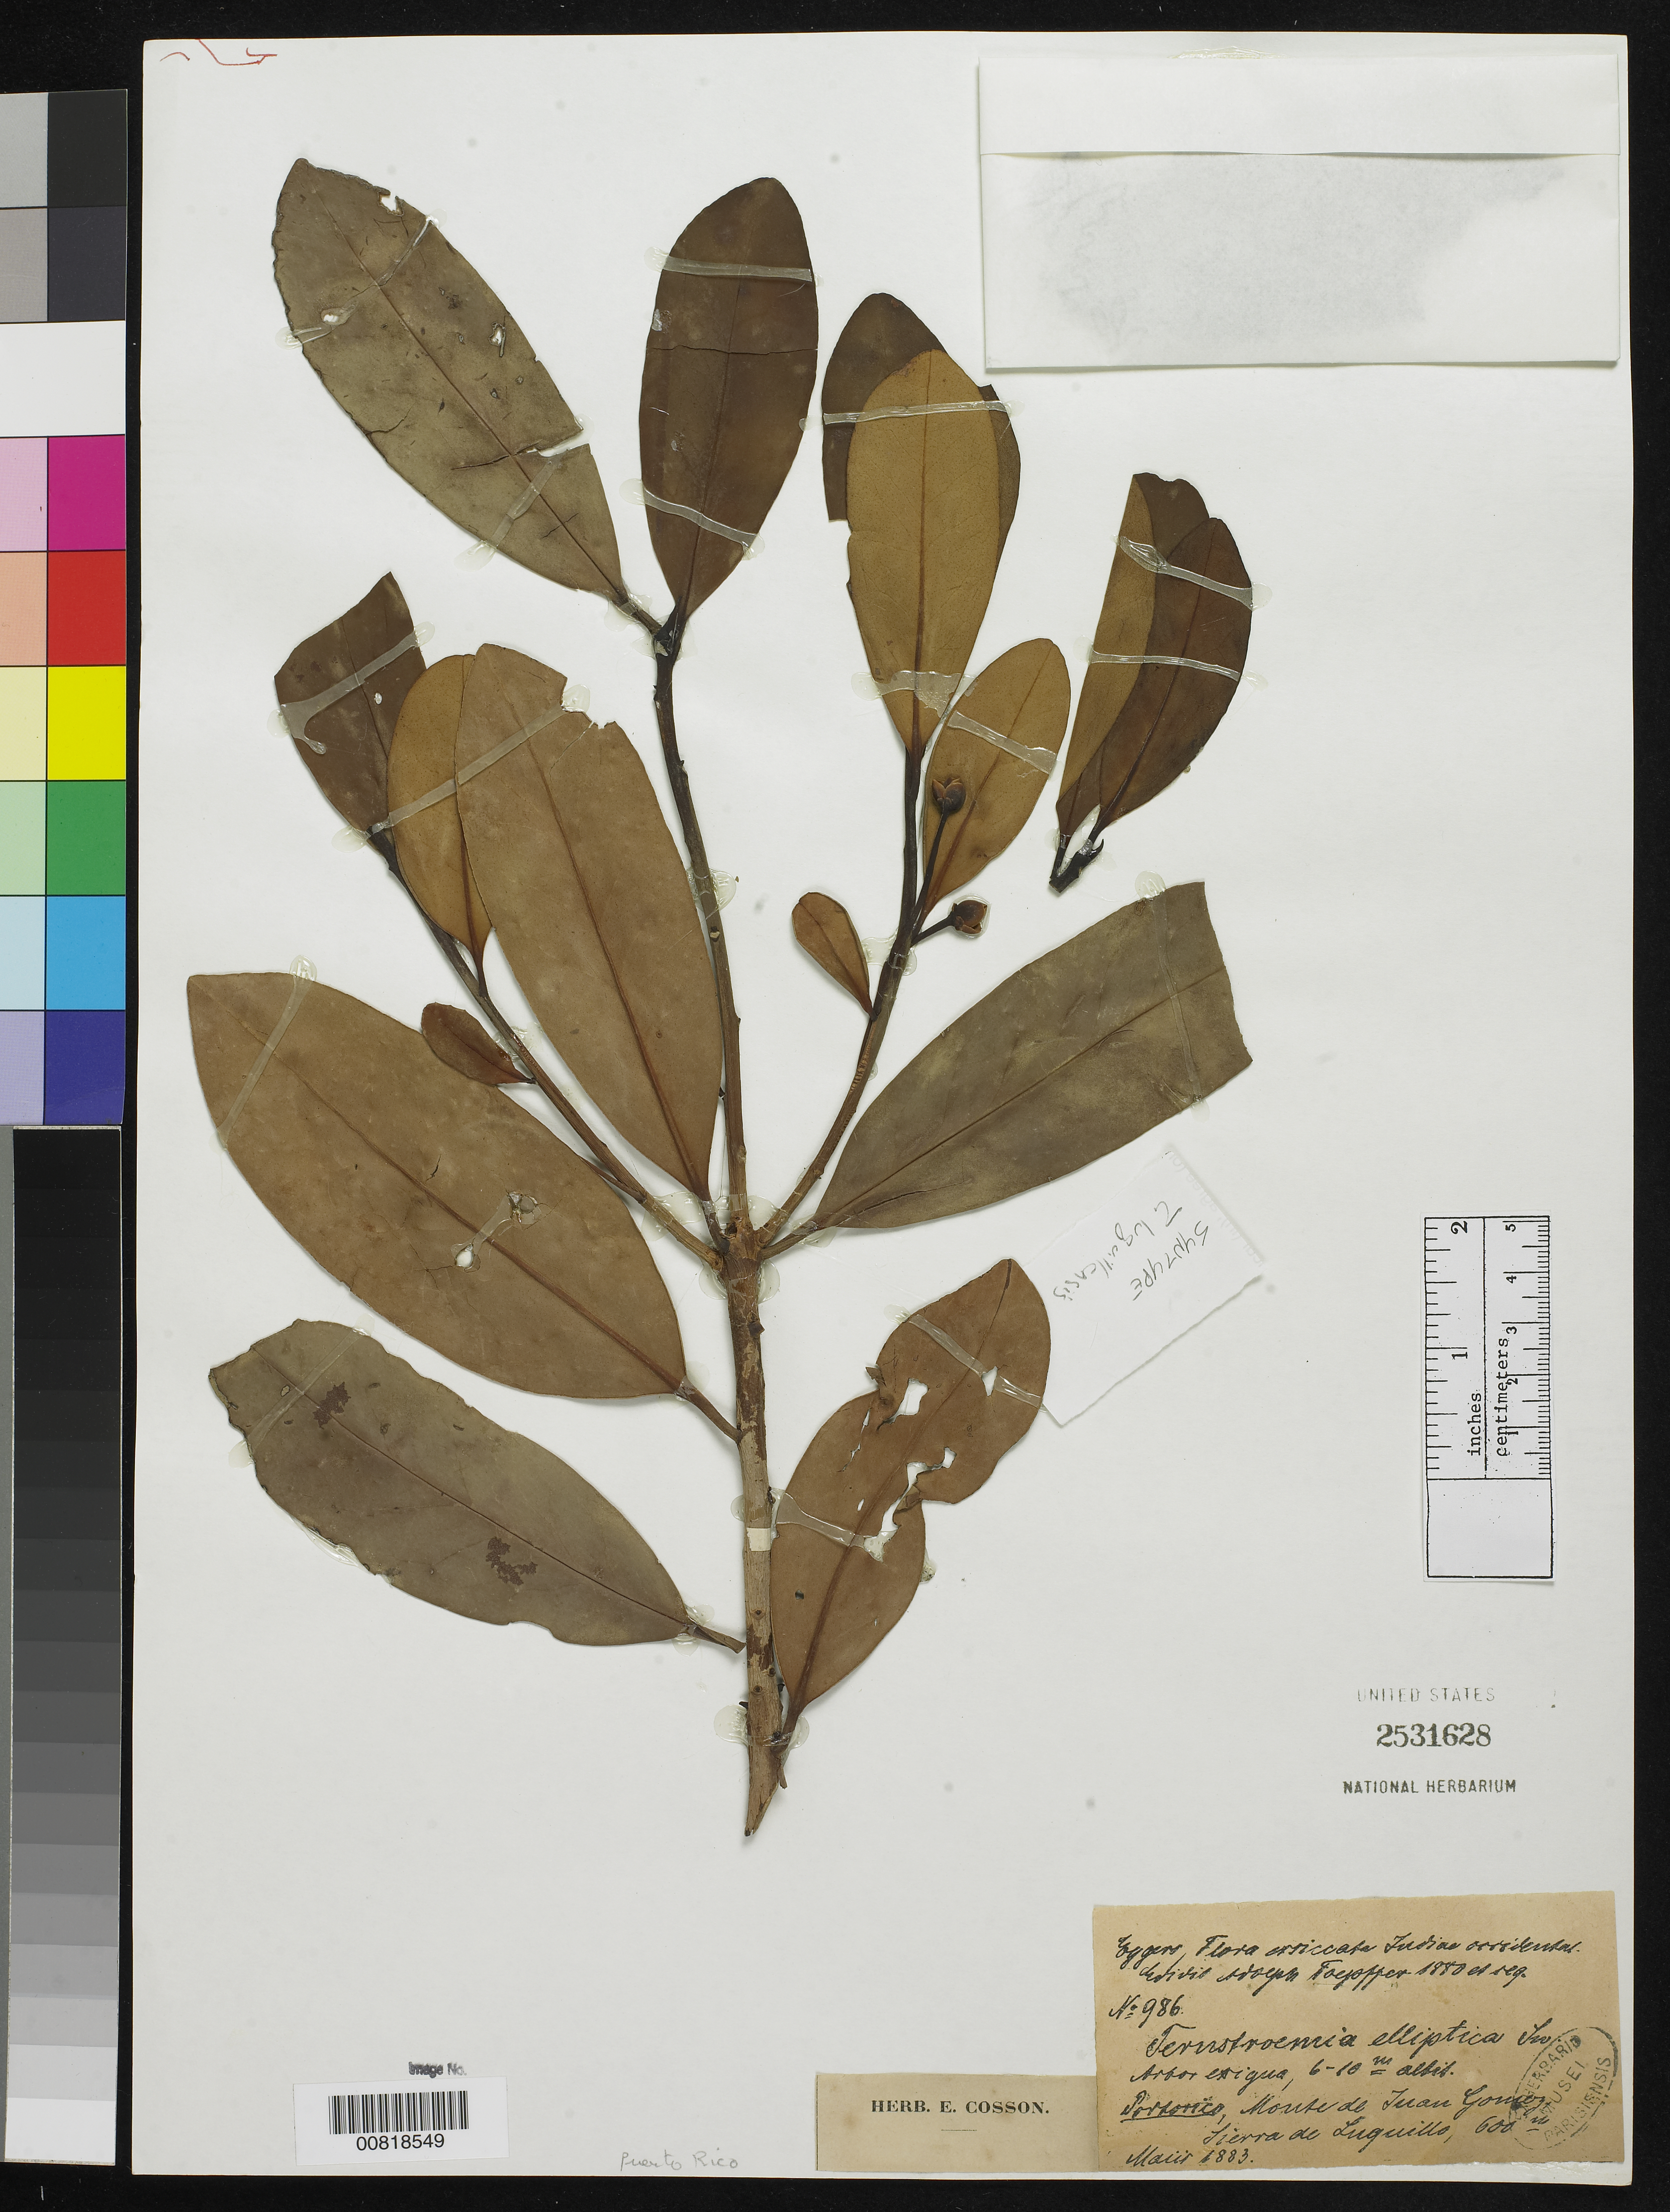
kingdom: Plantae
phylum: Tracheophyta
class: Magnoliopsida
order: Ericales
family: Pentaphylacaceae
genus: Ternstroemia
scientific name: Ternstroemia luquillensis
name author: Krug & Urb.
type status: Syntype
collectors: H. F. A. von Eggers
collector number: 986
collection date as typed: May 1883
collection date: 1883-05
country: Puerto Rico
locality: Monte de Juan Gomez, Sierra de Luquillo.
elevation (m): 600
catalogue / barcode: US 2531628